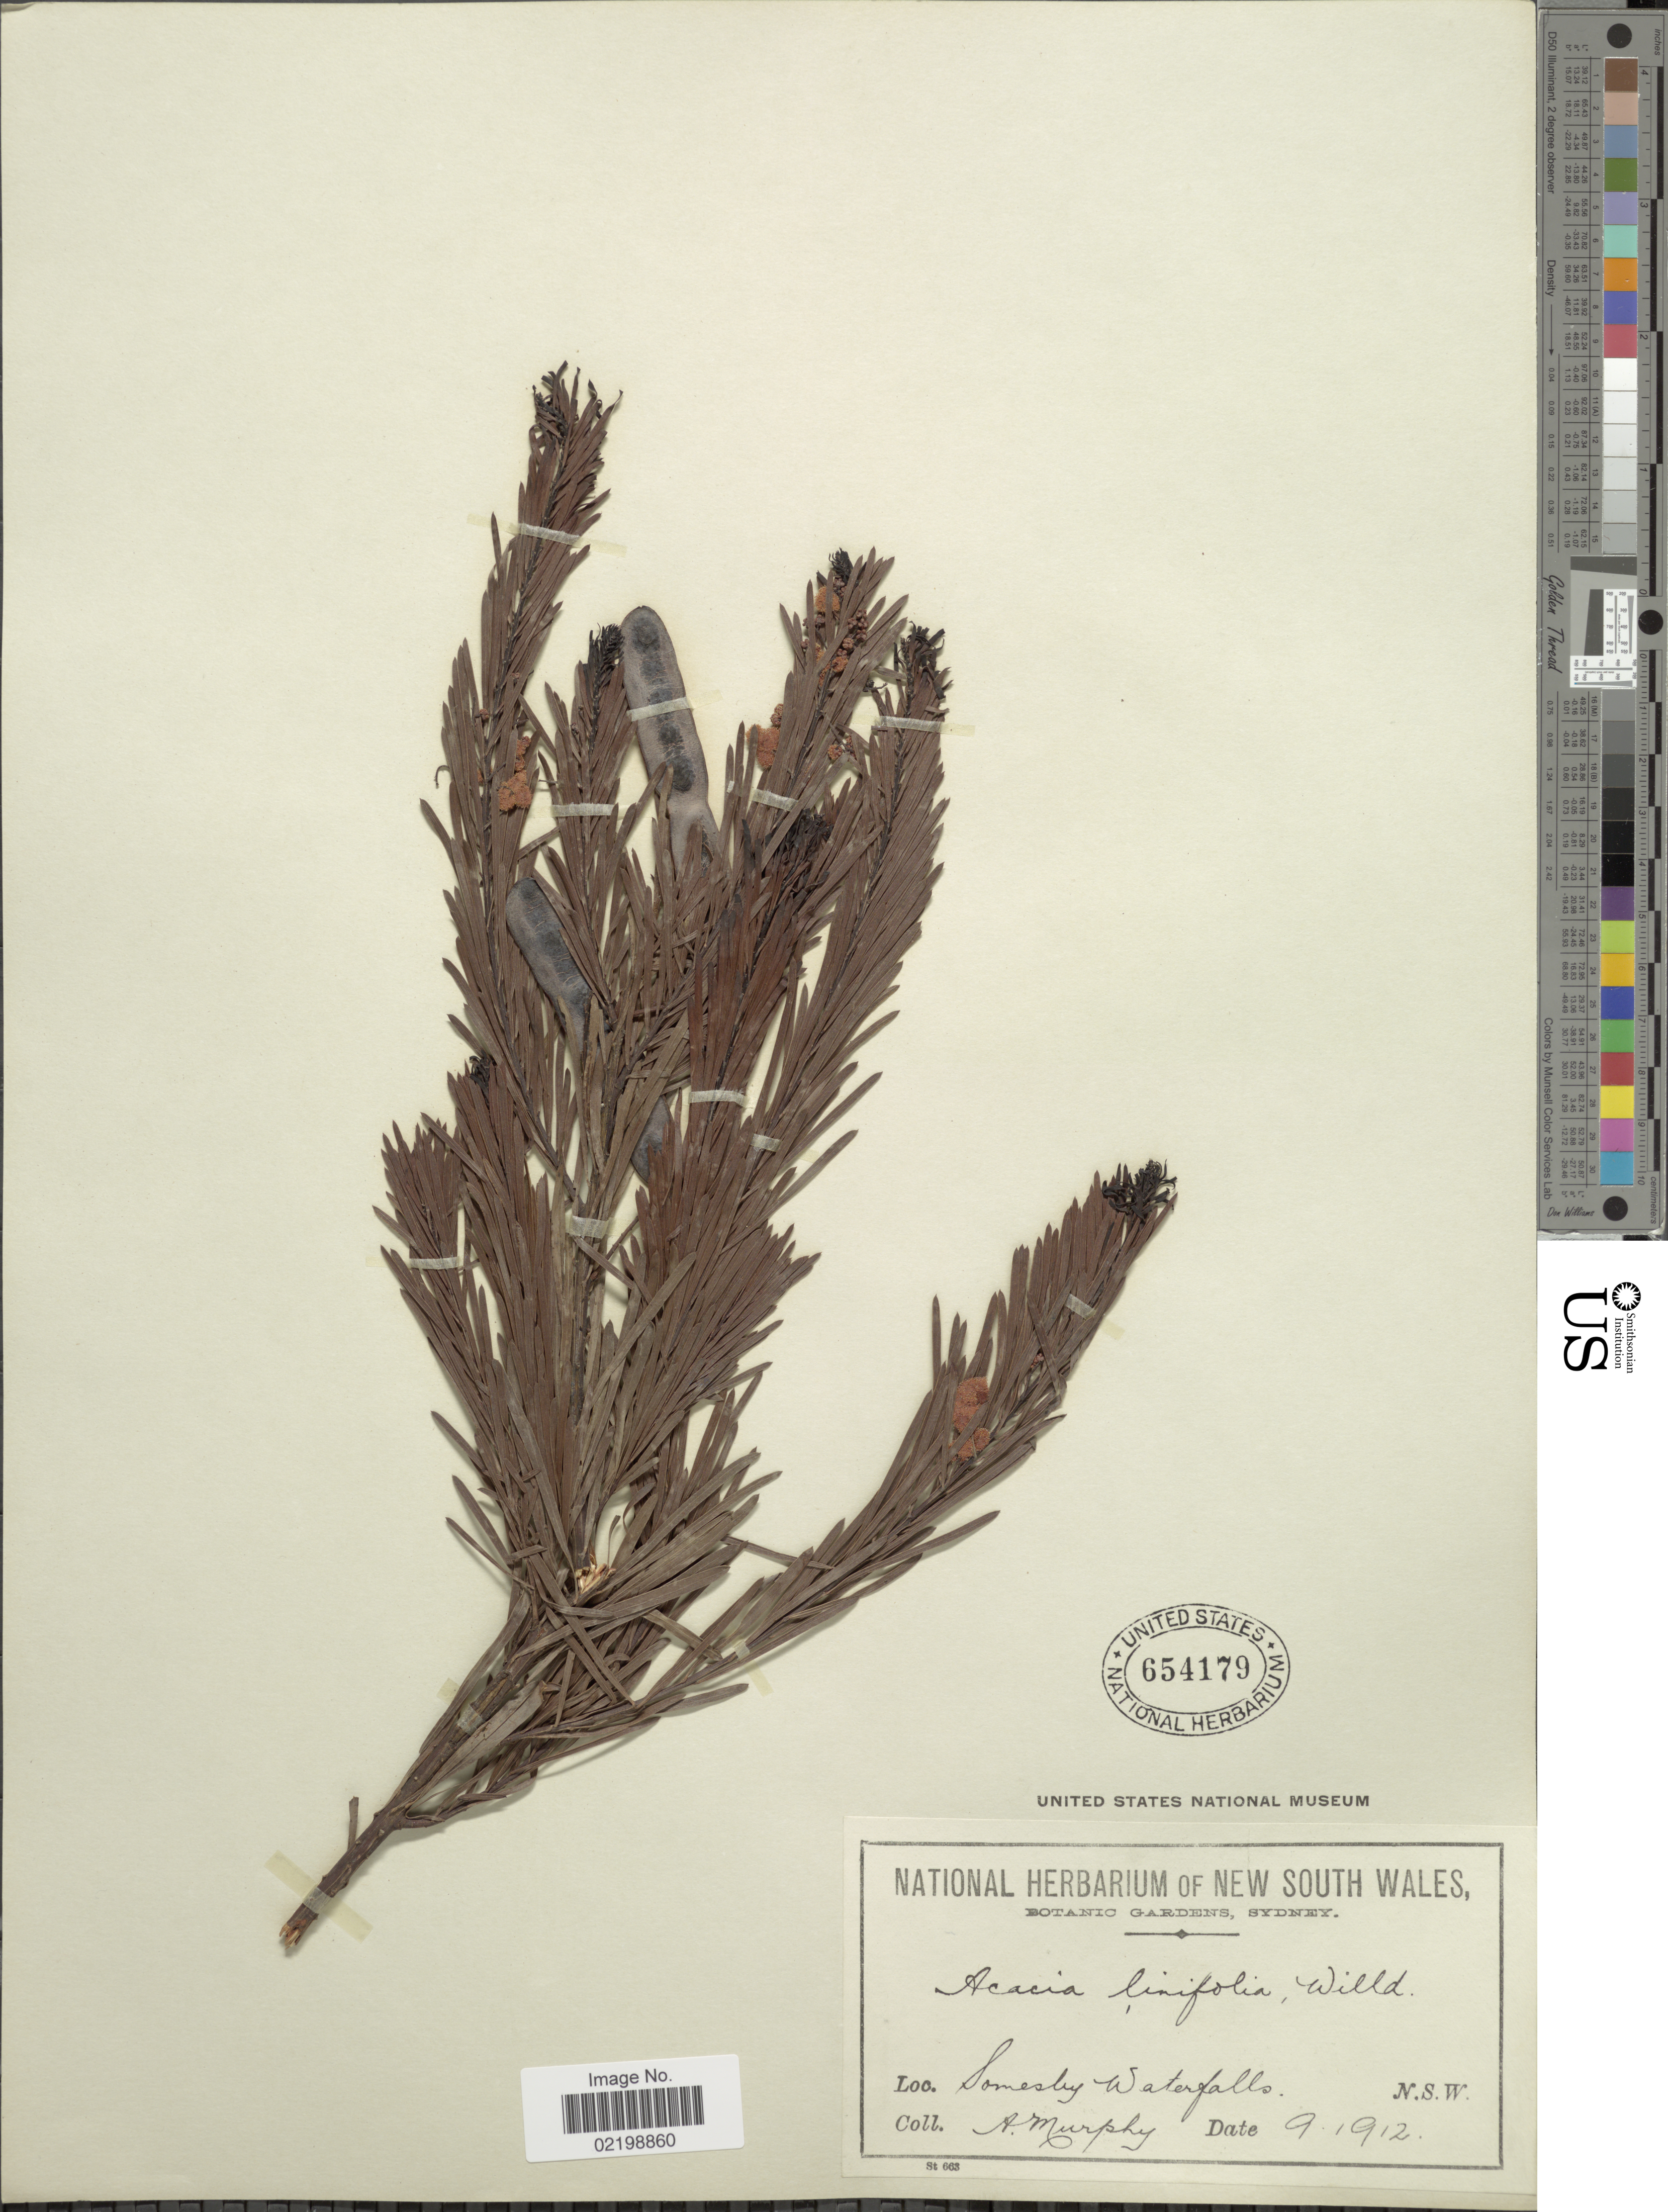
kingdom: Plantae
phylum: Tracheophyta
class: Magnoliopsida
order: Fabales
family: Fabaceae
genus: Acacia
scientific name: Acacia linifolia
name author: (Vent.) Willd.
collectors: A. Murphy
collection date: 1912-09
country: Australia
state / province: New South Wales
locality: Somesby Waterfalls, N.S.W.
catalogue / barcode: US 654179